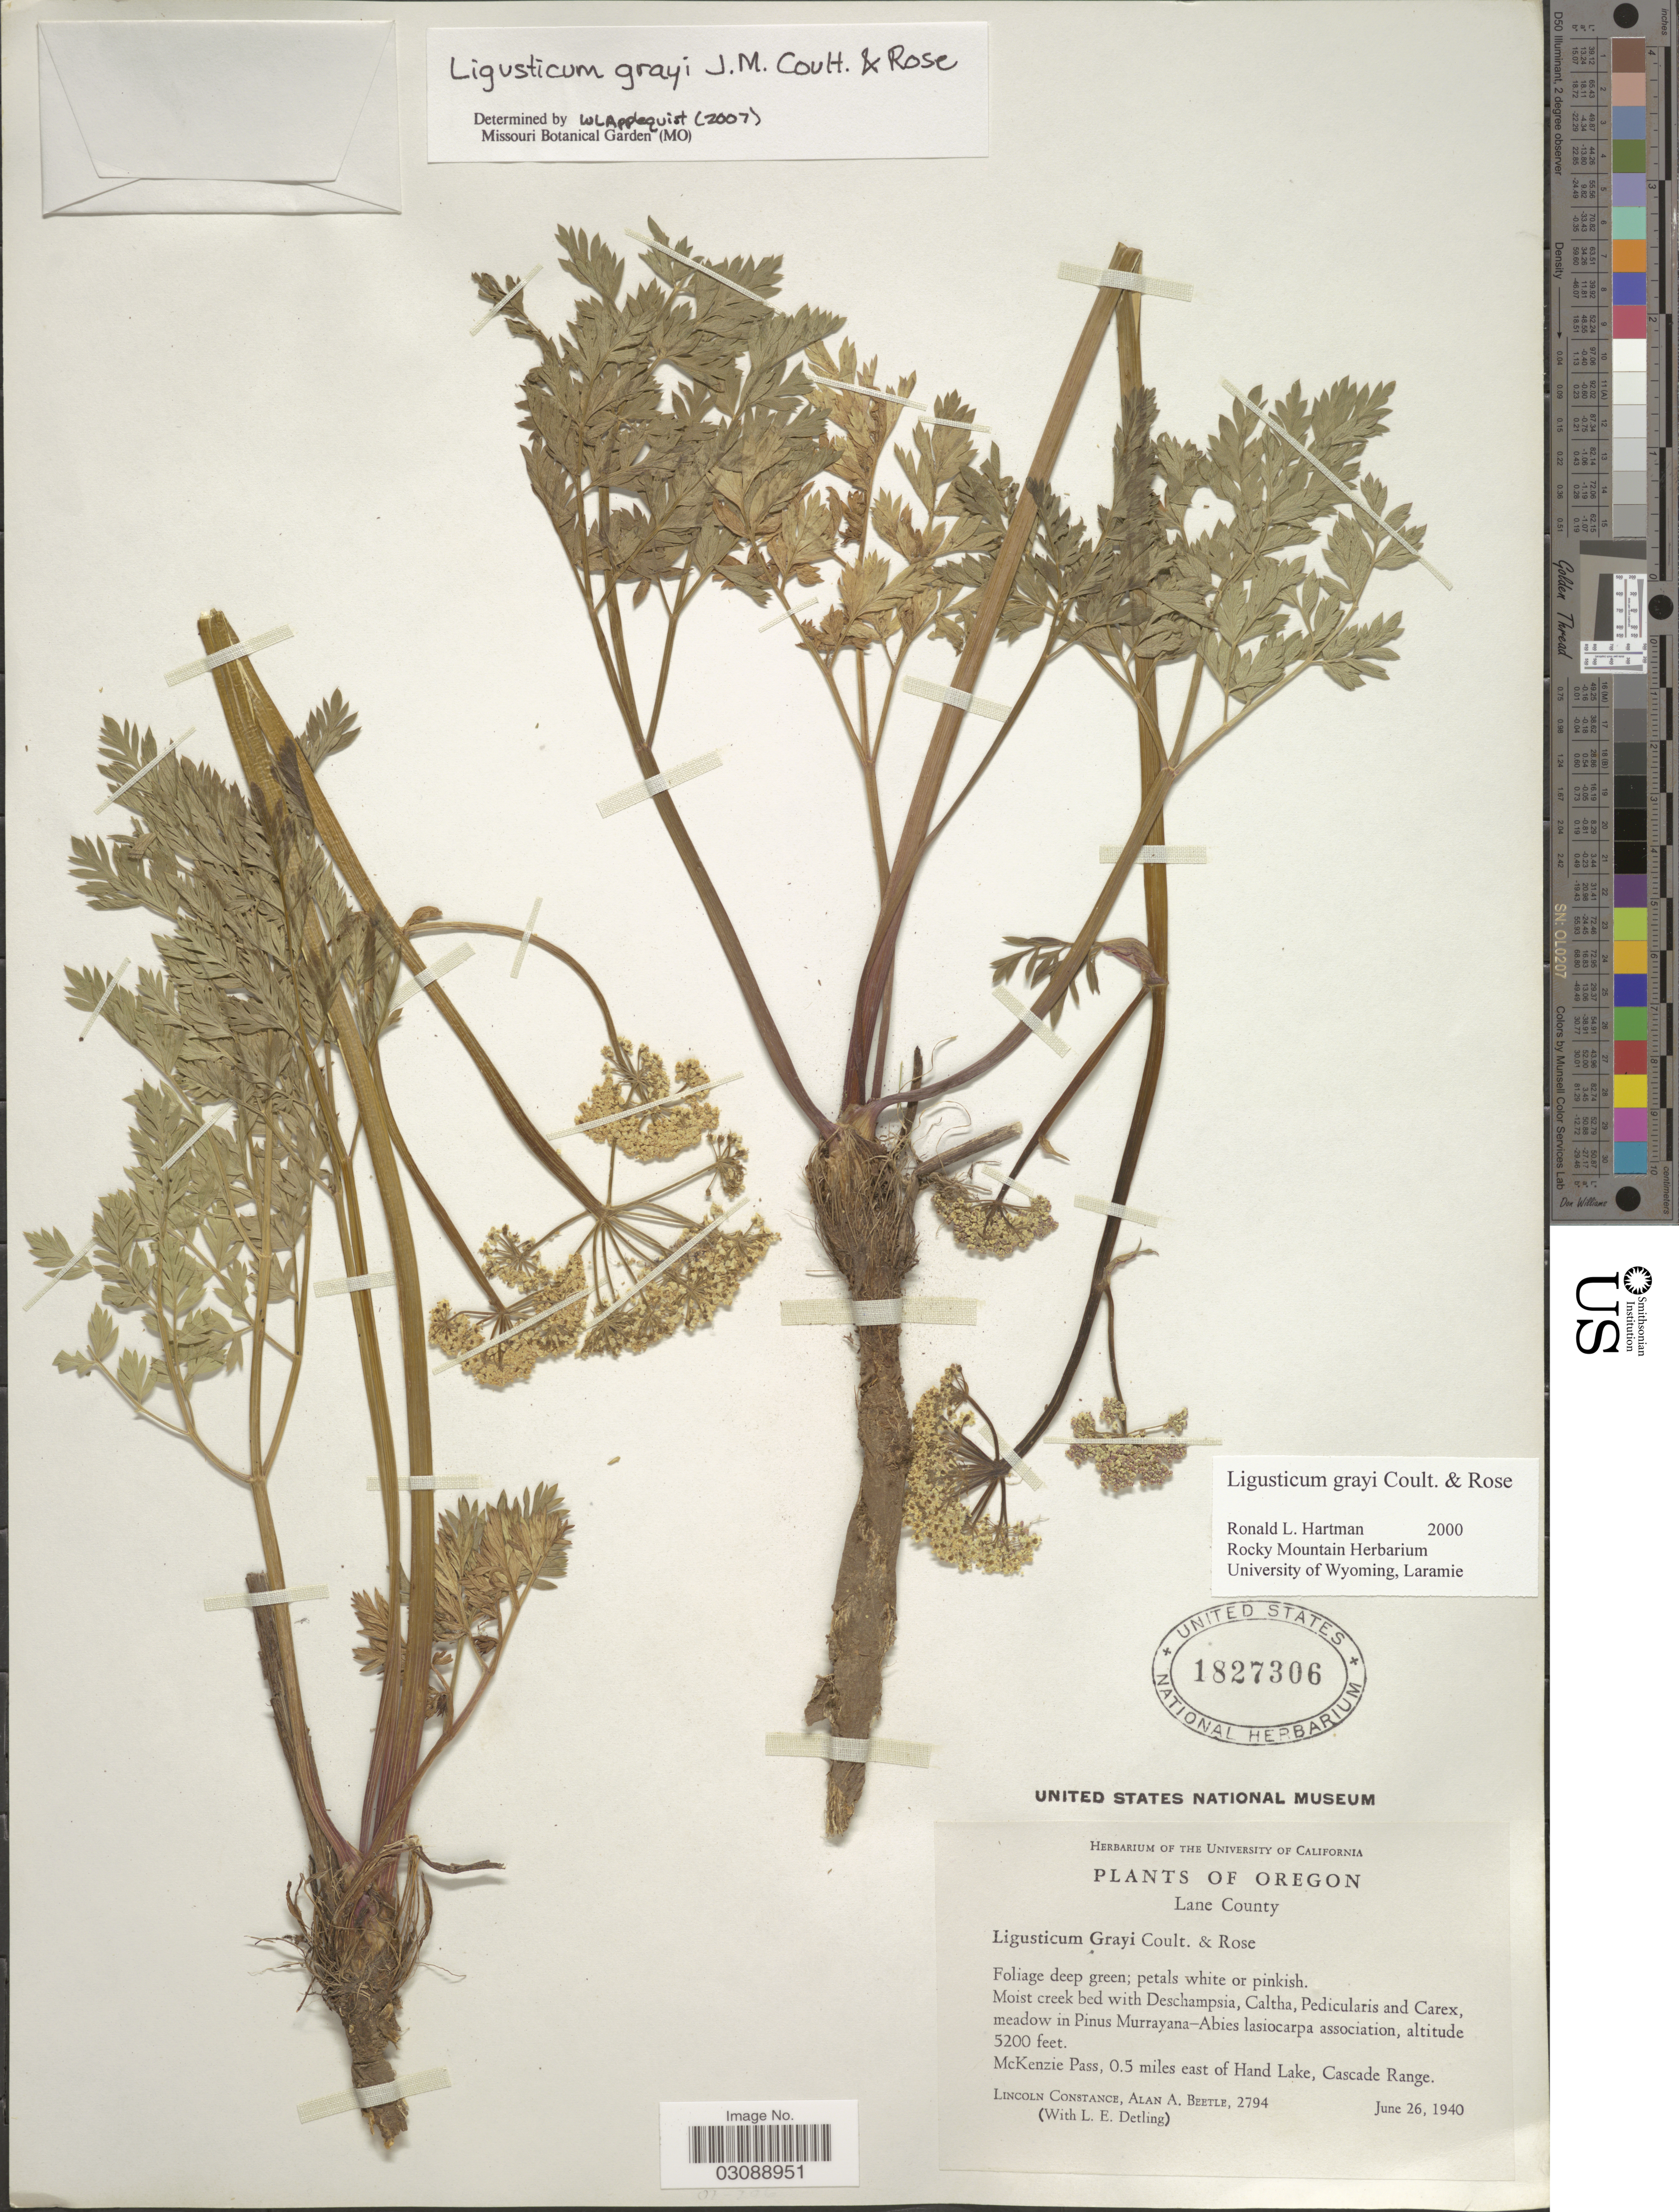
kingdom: Plantae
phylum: Tracheophyta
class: Magnoliopsida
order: Apiales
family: Apiaceae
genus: Ligusticum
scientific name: Ligusticum grayi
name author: J.M. Coult. & Rose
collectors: L. Constance, A. A. Beetle & L. E. Detling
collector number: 2794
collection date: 1940-06-26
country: United States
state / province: Oregon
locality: Lane County. McKenzie Pass, 0.5 miles east of Hand Lake, Cascade Range.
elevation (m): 1585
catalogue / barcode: US 1827306